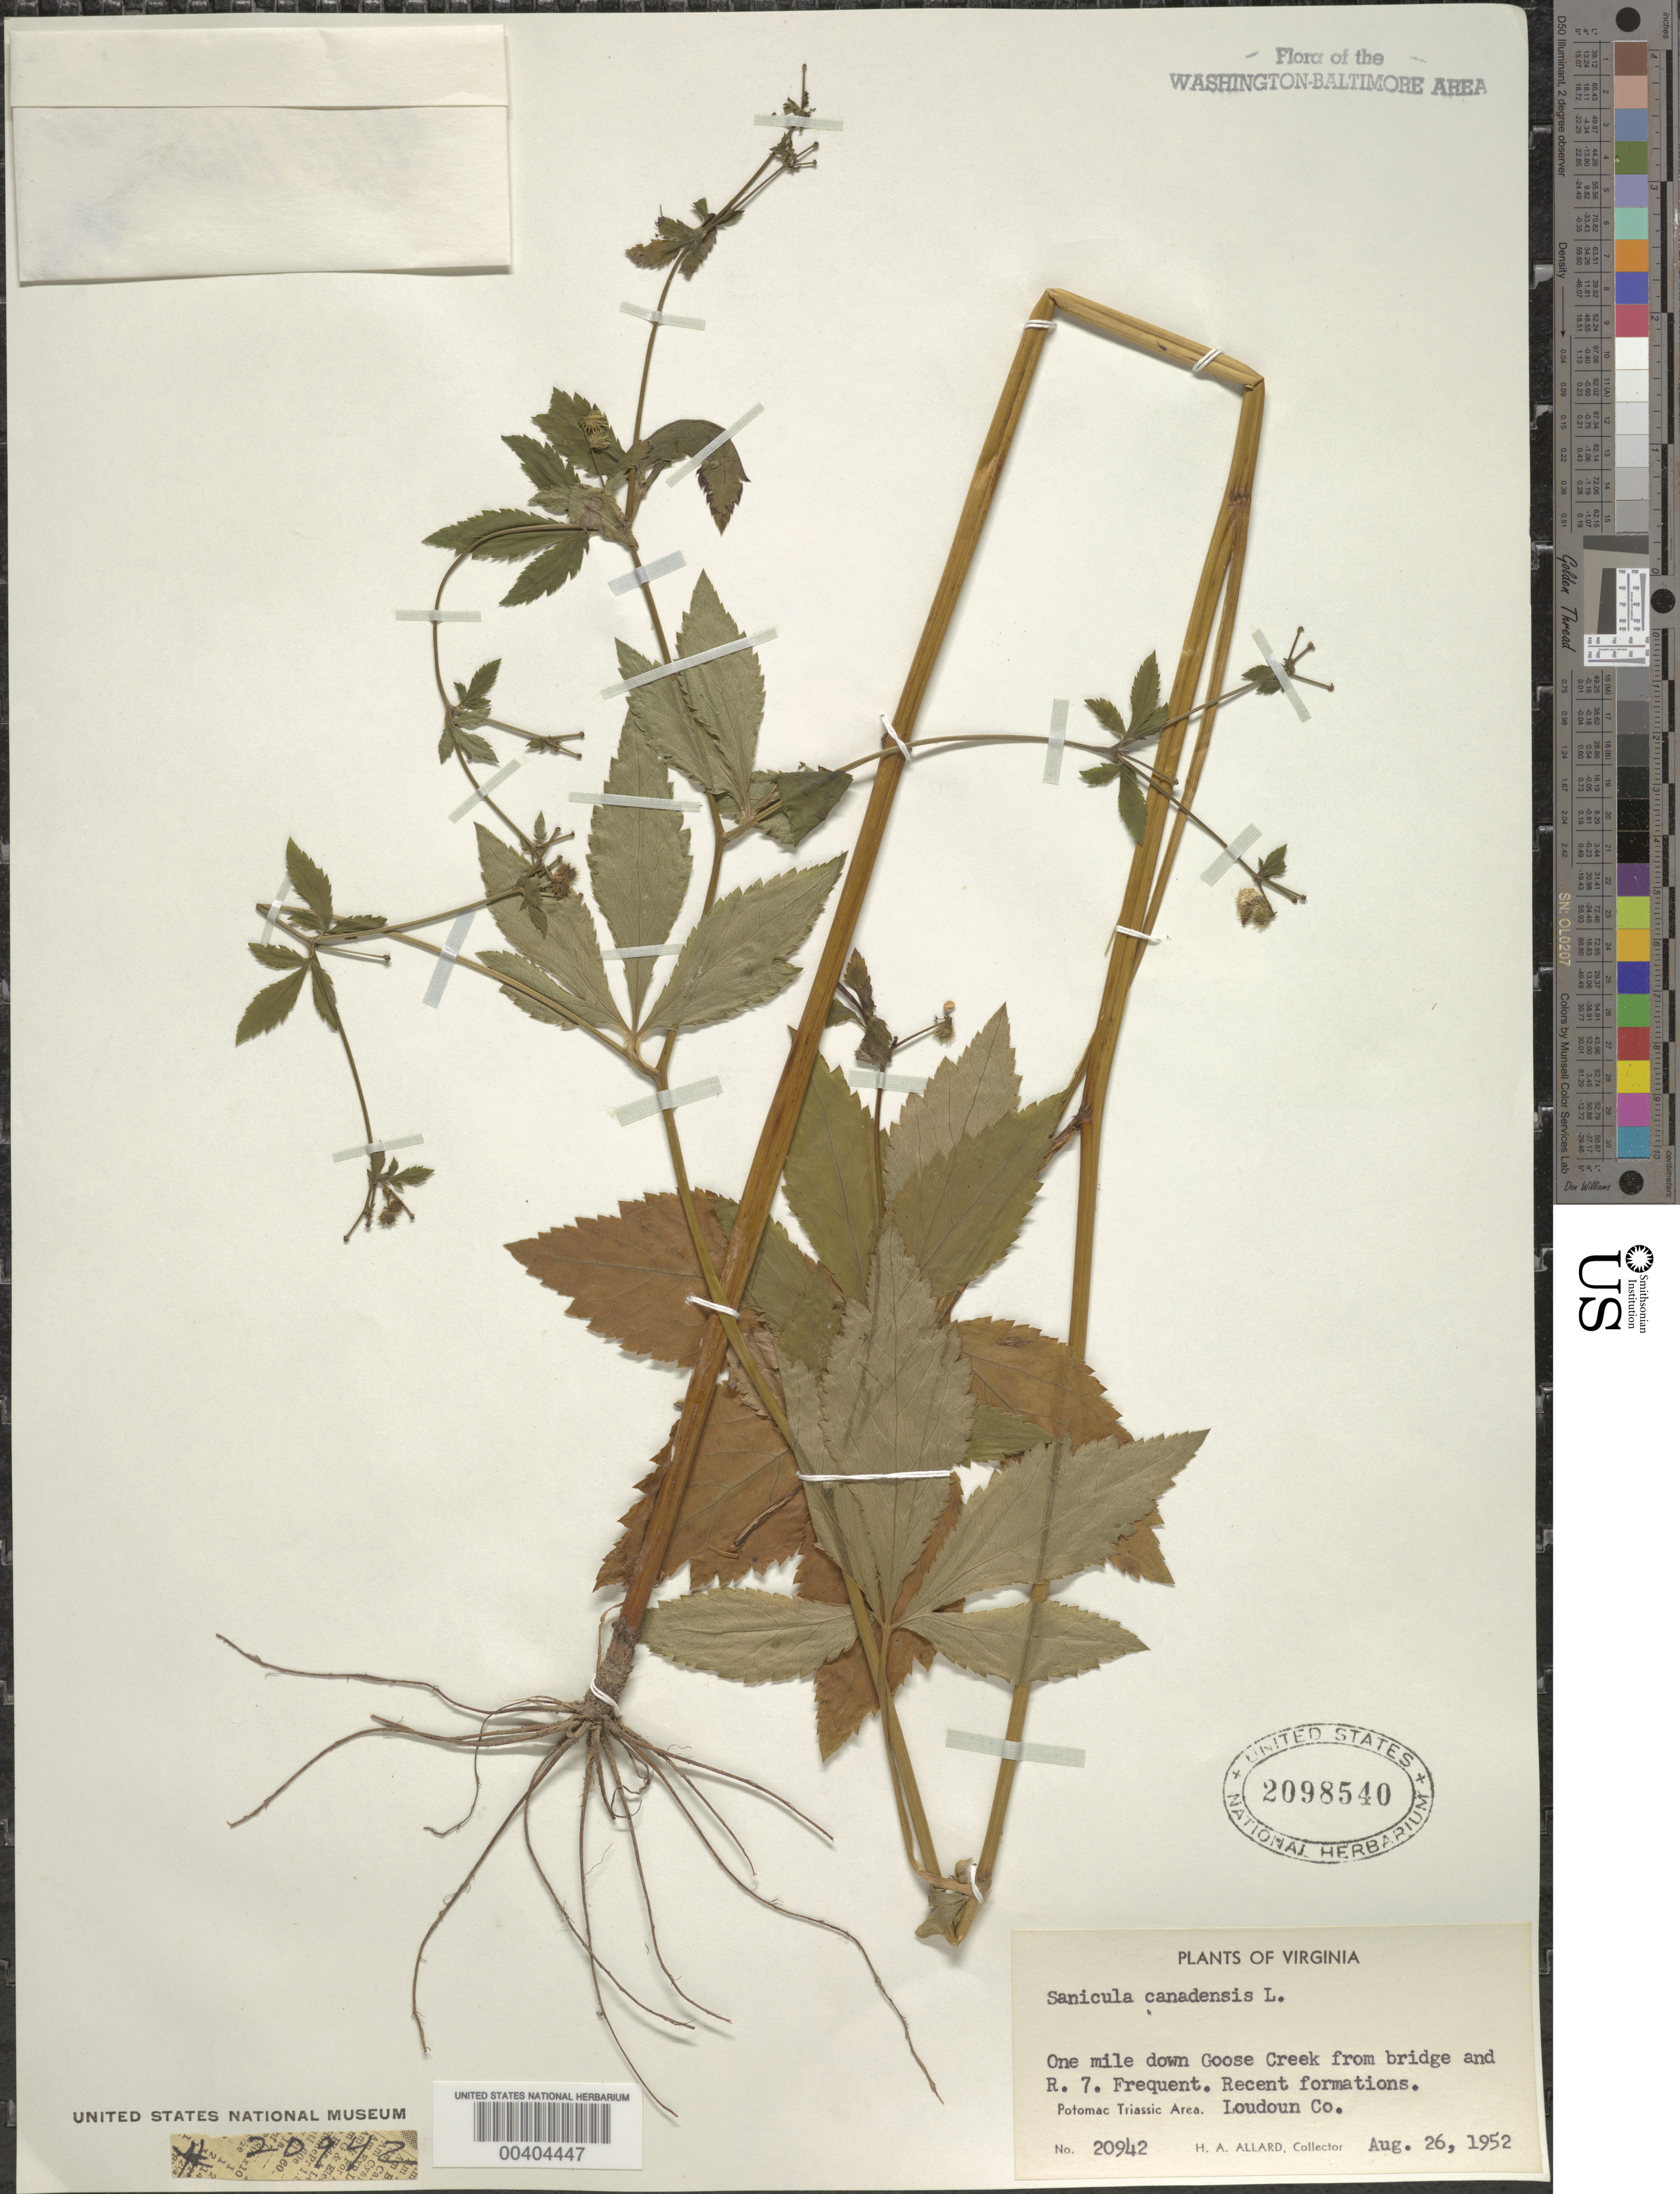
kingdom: Plantae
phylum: Tracheophyta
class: Magnoliopsida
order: Apiales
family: Apiaceae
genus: Sanicula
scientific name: Sanicula canadensis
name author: L.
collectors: H. A. Allard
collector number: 20942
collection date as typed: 26 Aug 1952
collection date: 1952-08-26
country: United States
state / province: Virginia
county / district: Loudoun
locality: downstream from Route 7 on Goose Creek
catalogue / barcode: US 2098540